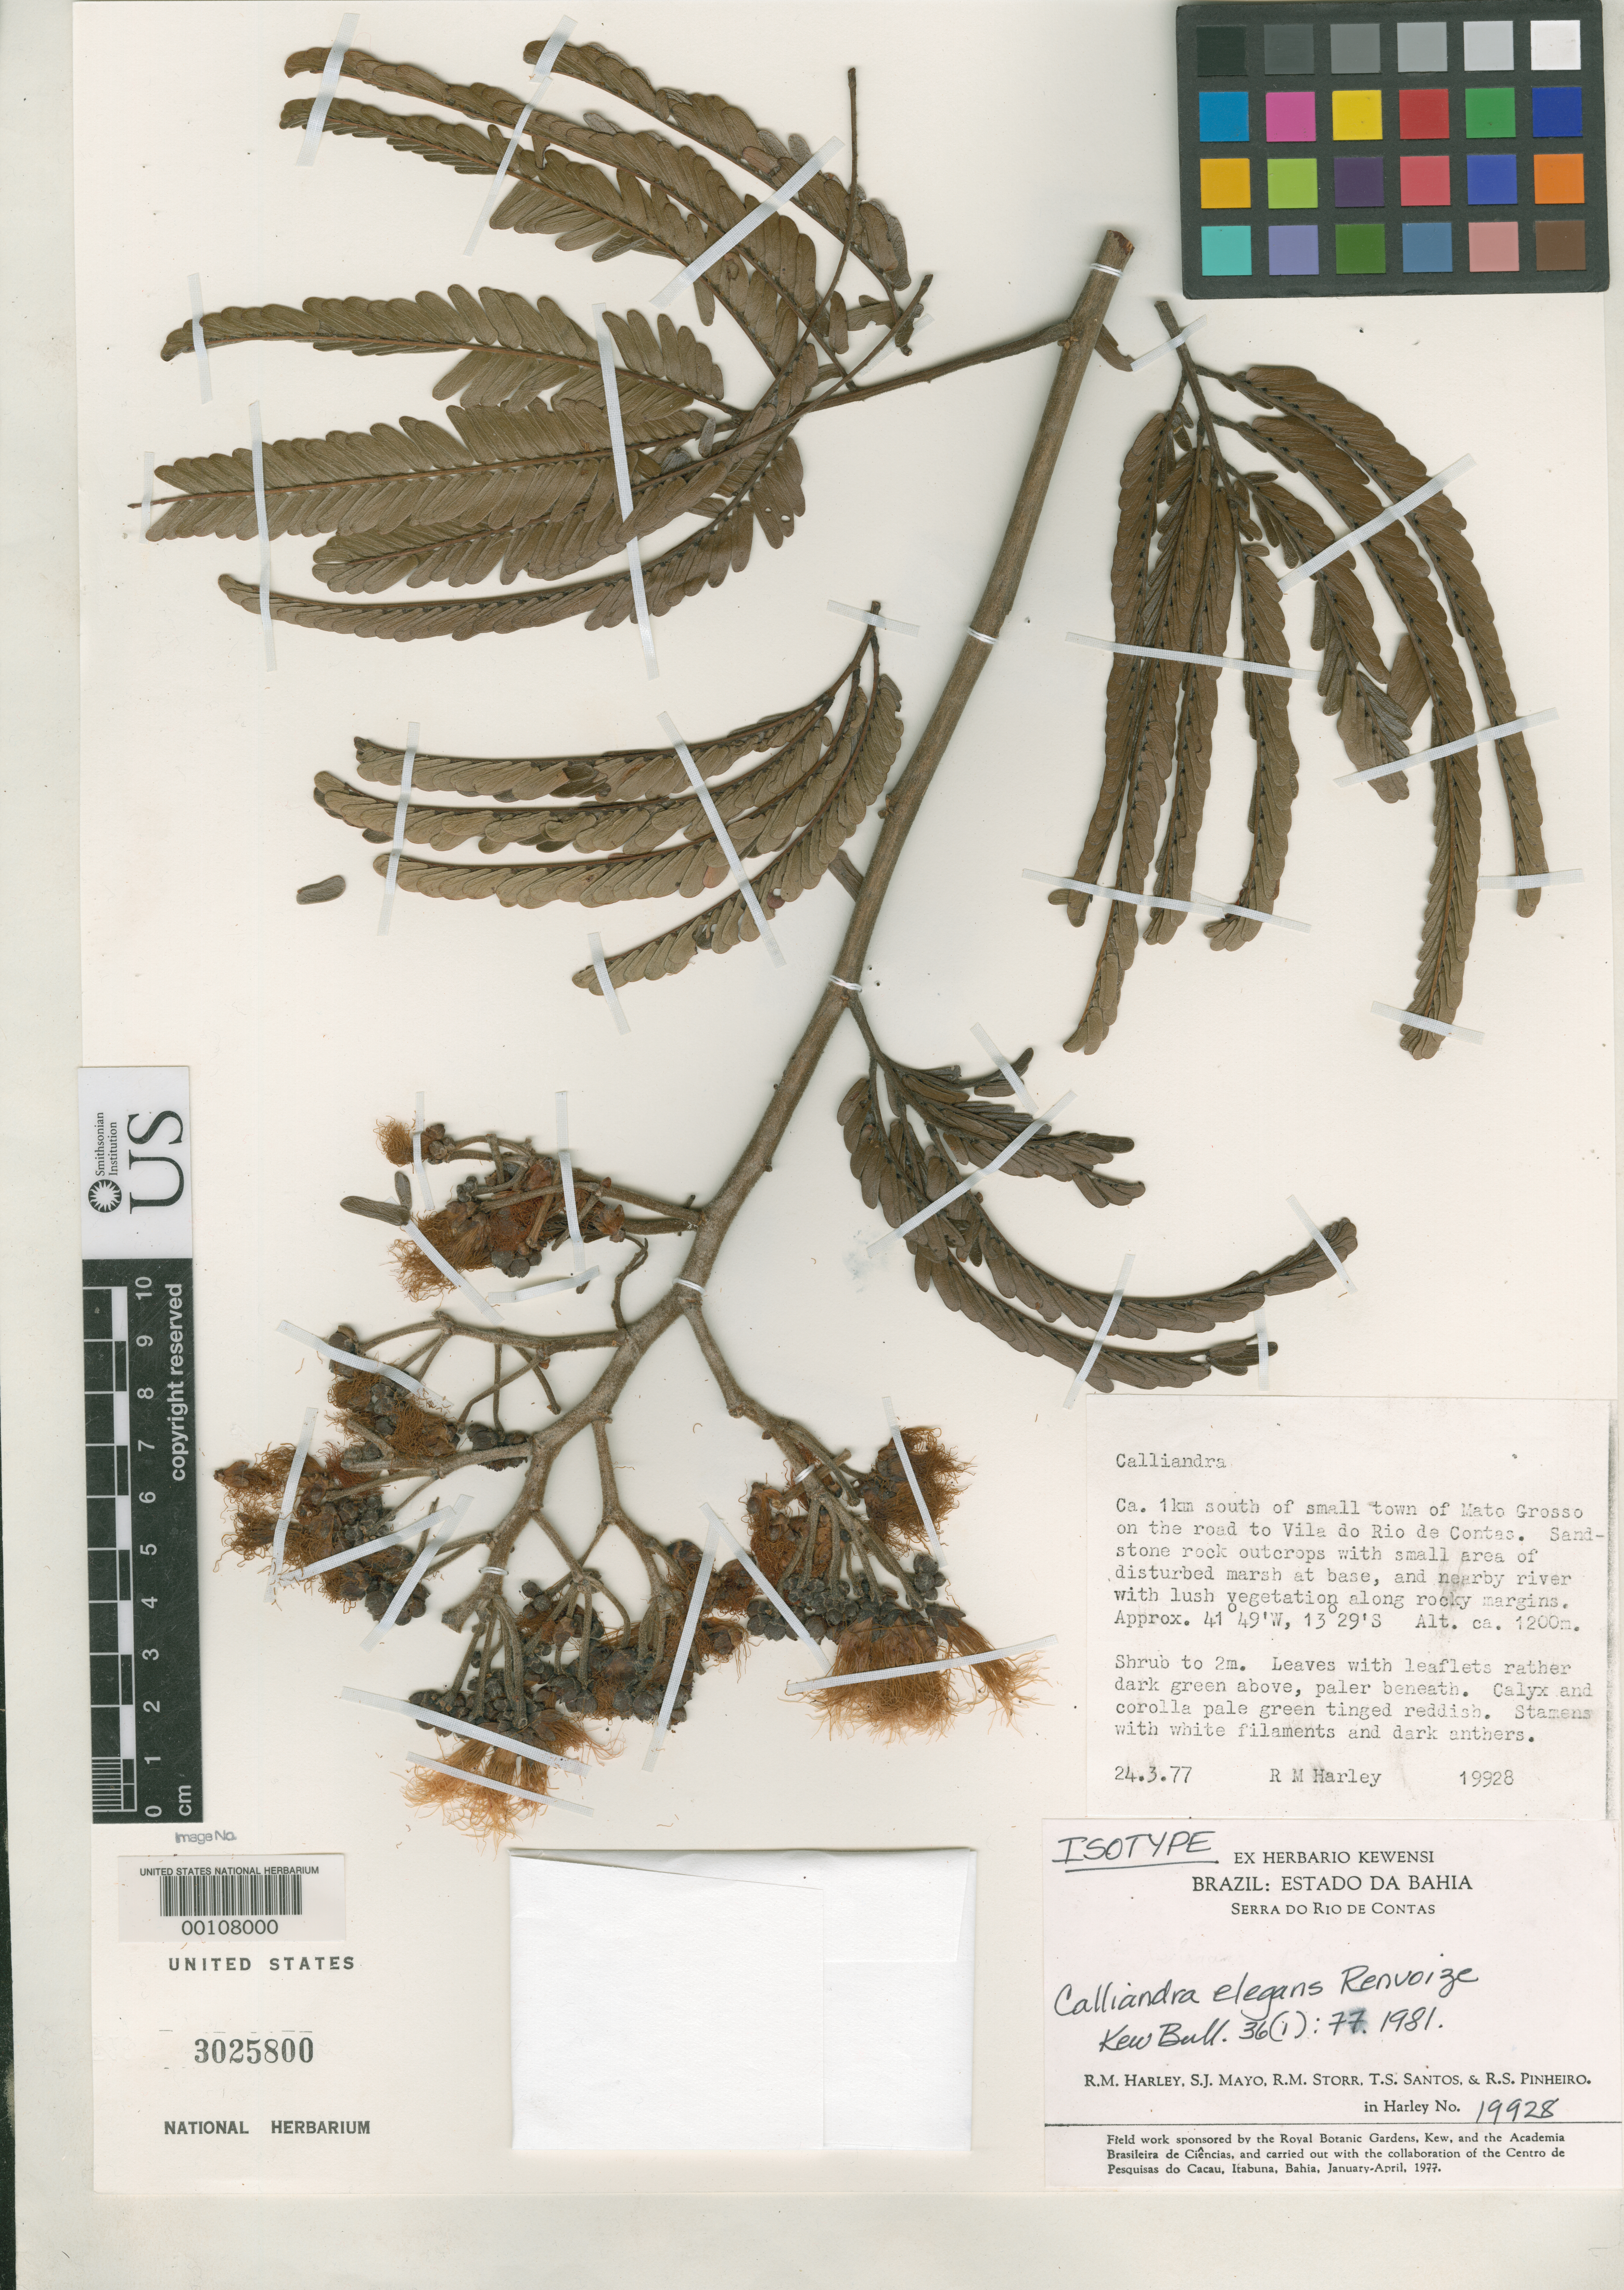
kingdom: Plantae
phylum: Tracheophyta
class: Magnoliopsida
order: Fabales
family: Fabaceae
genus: Calliandra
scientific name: Calliandra elegans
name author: Renvoize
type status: Isotype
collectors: R. M. Harley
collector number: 19928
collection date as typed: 24 Mar 1977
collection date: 1977-03-24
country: Brazil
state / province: Bahia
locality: Serrado Rio do Contas, ca. 1 km S of Mato Grosso, road to Vila do Rio de Contas.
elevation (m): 1200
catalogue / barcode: US 3025800